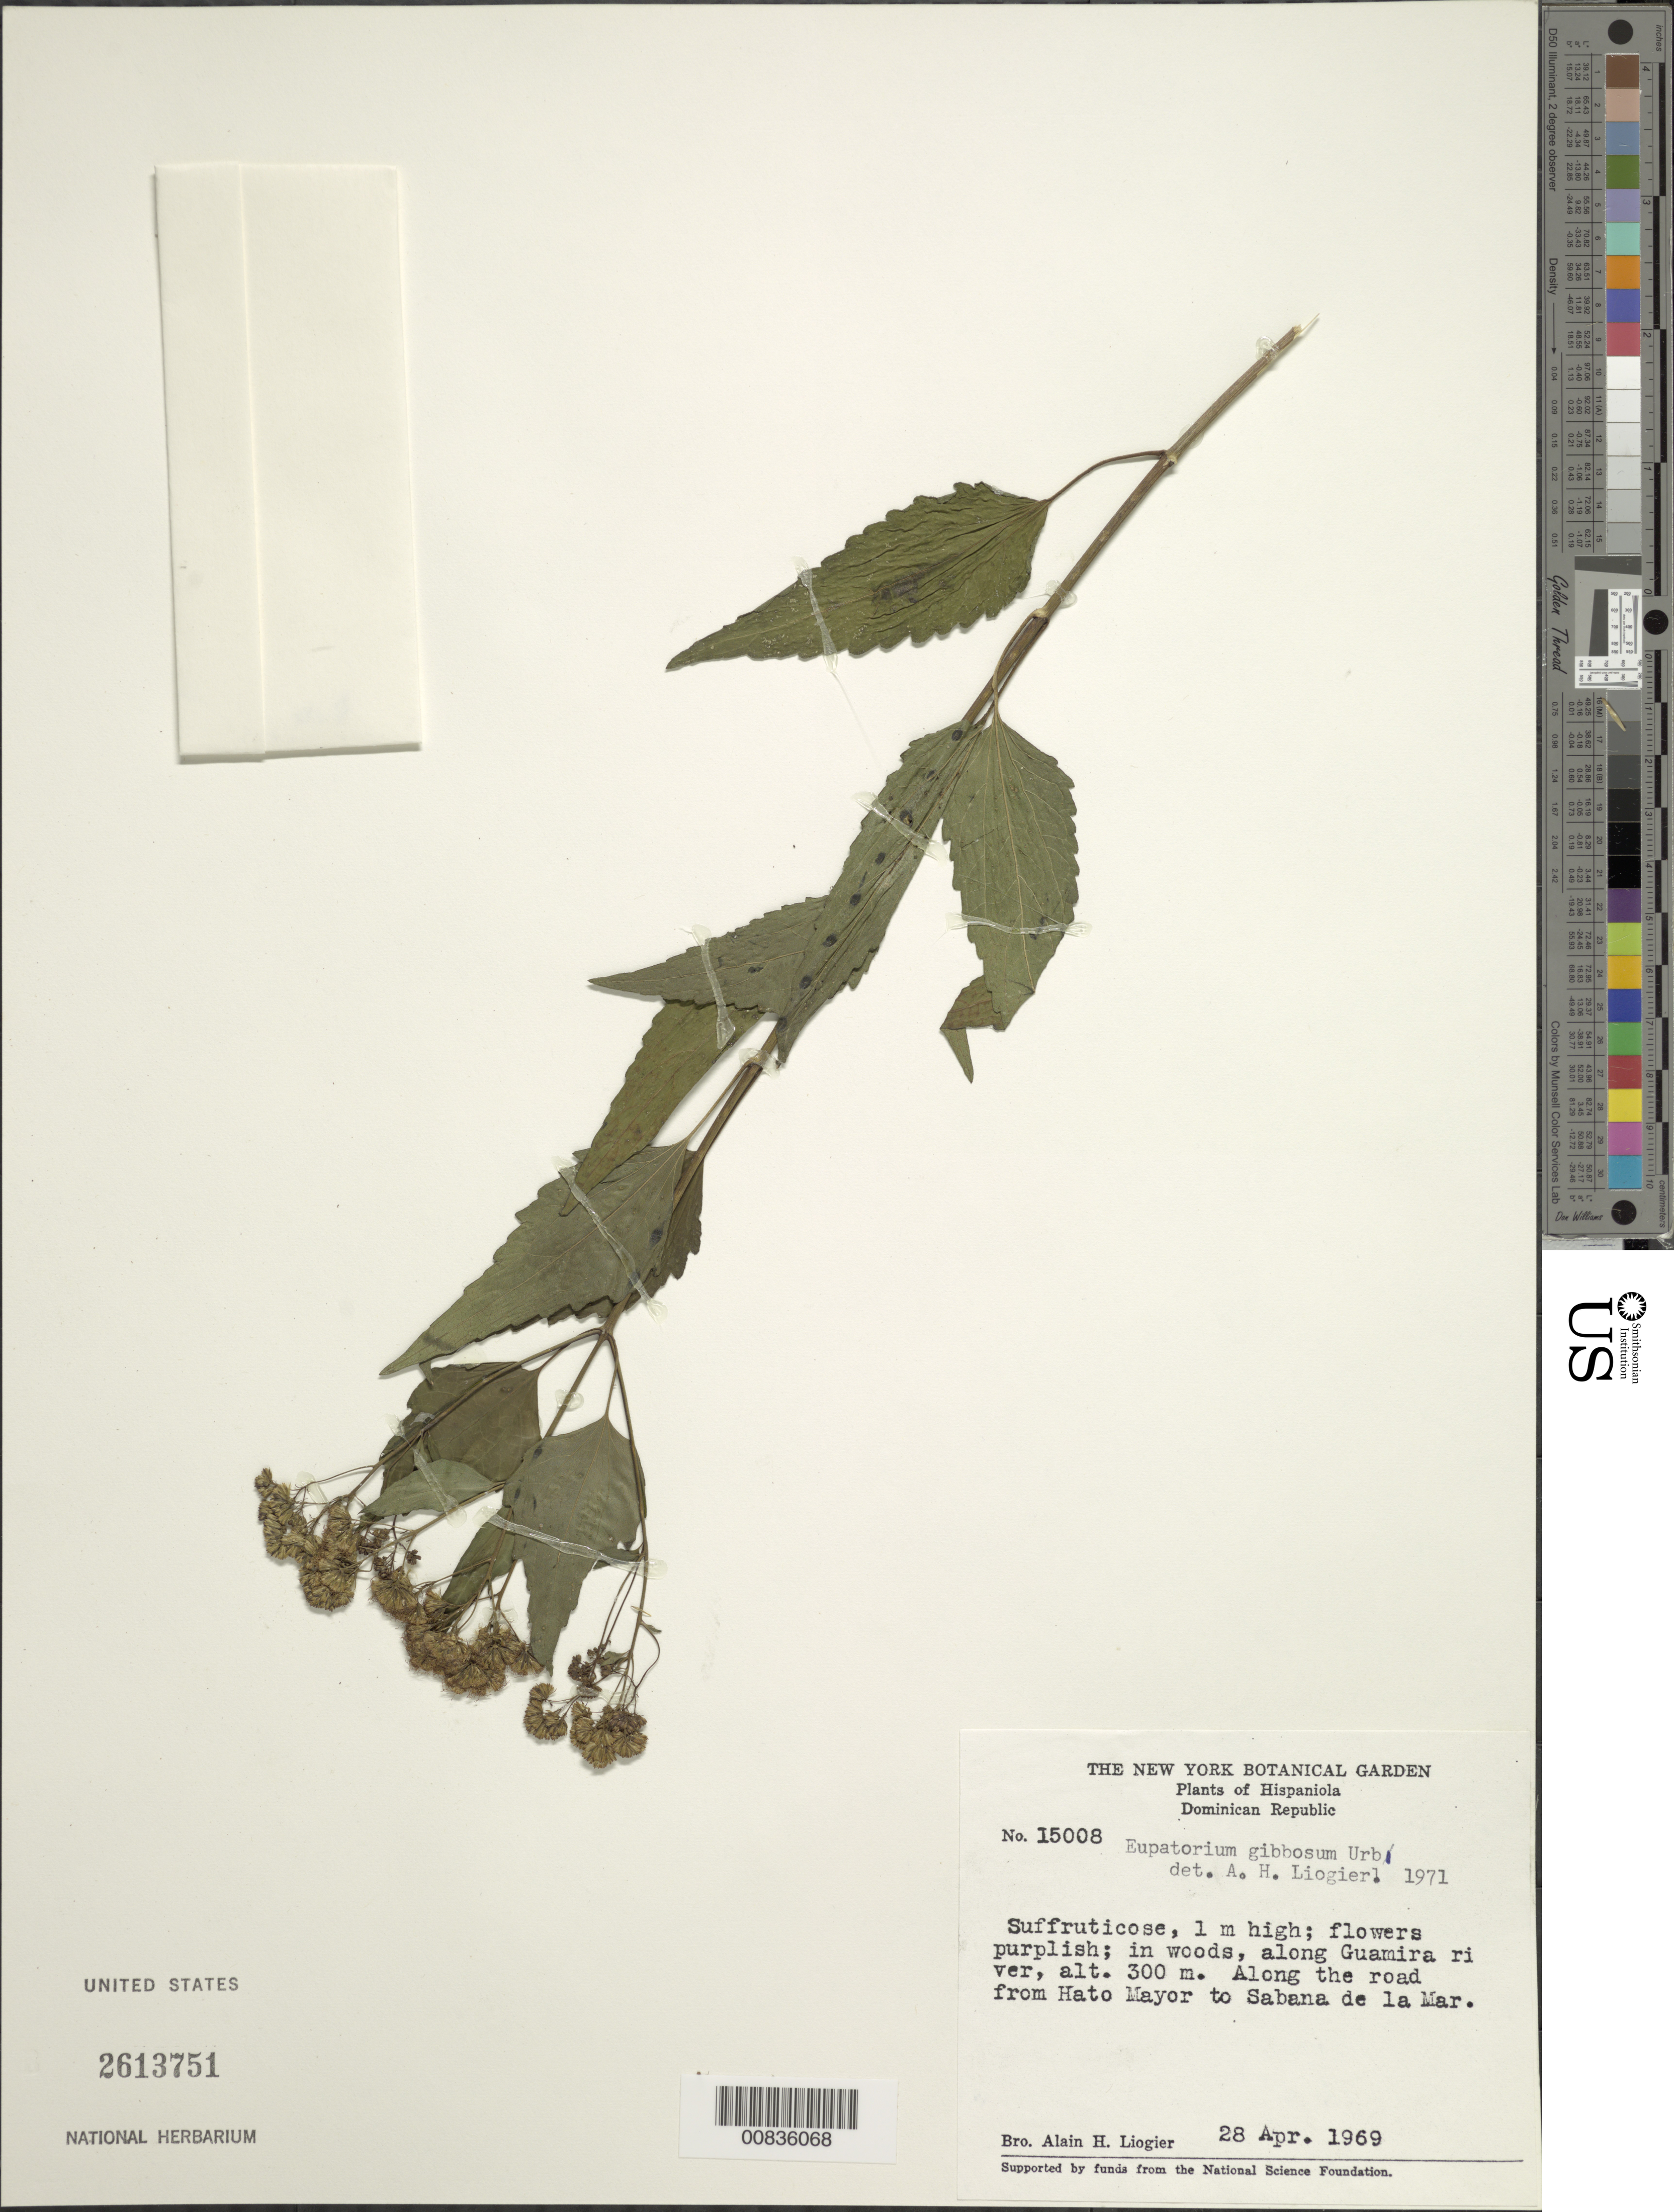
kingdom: Plantae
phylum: Tracheophyta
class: Magnoliopsida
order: Asterales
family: Asteraceae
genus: Koanophyllon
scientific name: Koanophyllon gibbosum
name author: (Urb.) R.M. King & H. Rob.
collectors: A. H. Liogier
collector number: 15008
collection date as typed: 28 Apr 1969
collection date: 1969-04-28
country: Dominican Republic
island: Hispaniola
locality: Along Guamira river, along the road from Hato Mayor to Sabana de la Mar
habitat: In woods along river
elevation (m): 300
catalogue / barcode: US 2613751